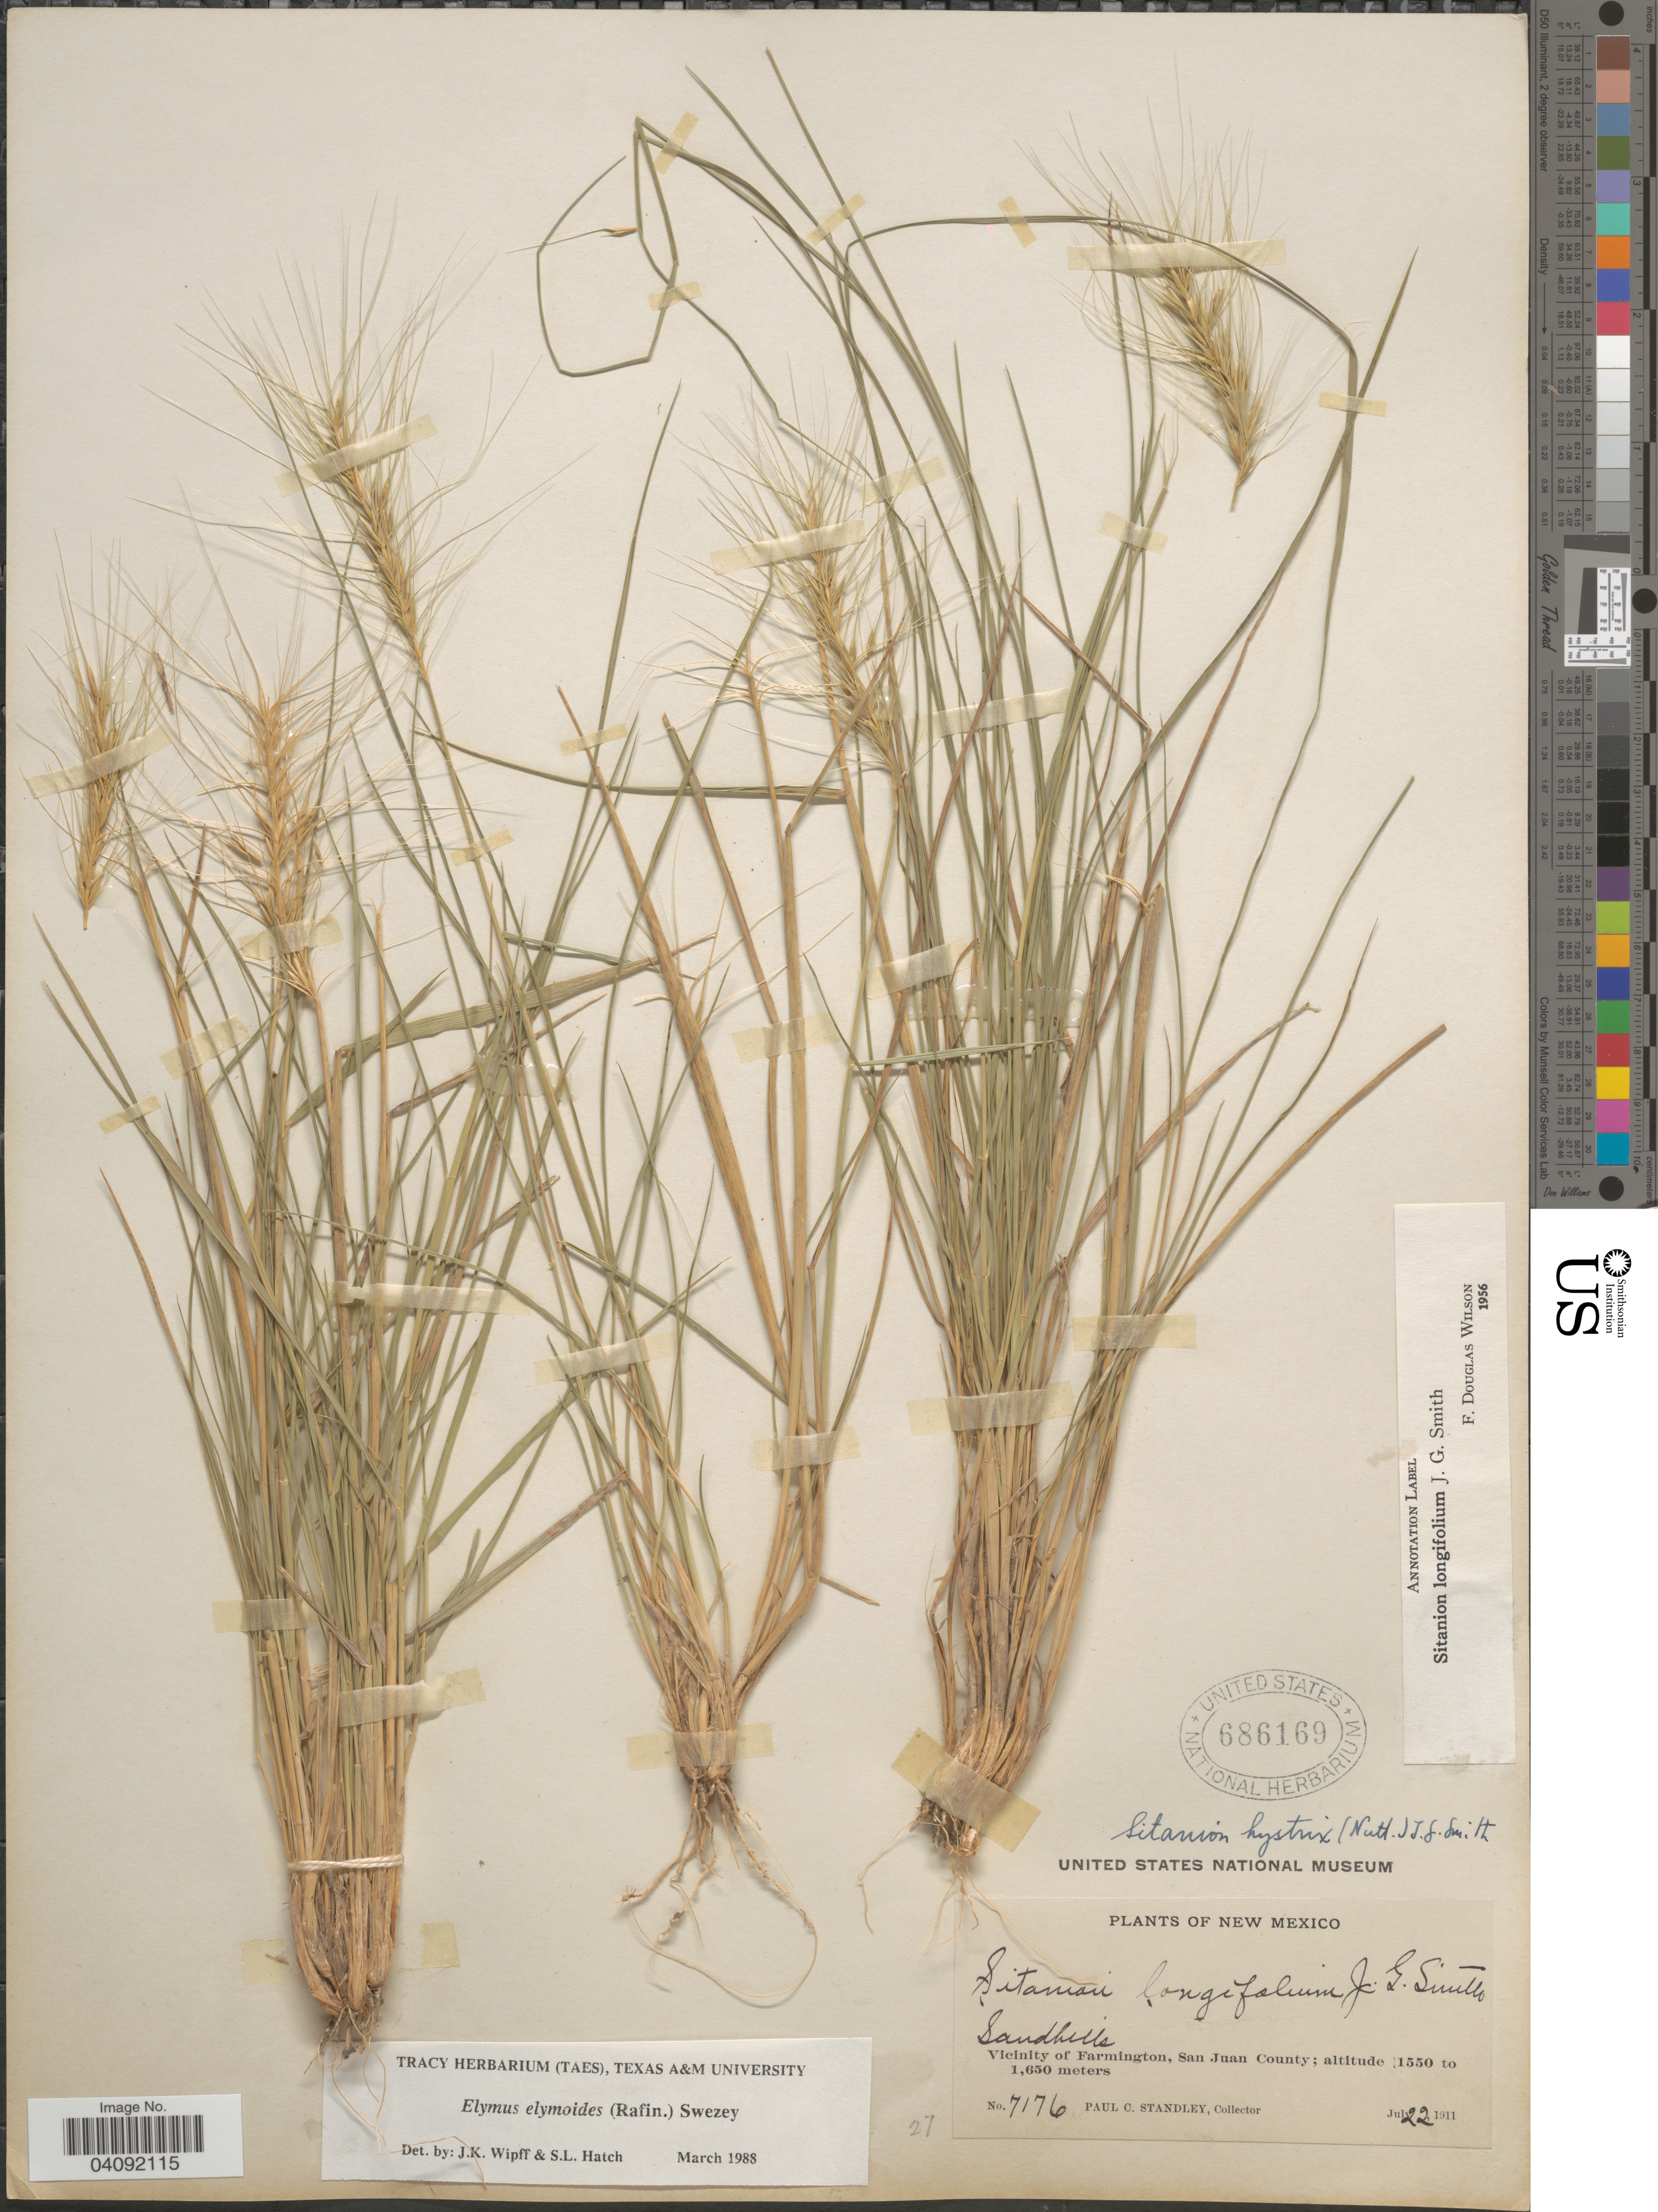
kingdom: Plantae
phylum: Tracheophyta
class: Liliopsida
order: Poales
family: Poaceae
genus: Elymus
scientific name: Elymus elymoides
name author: (Raf.) Swezey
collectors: P. C. Standley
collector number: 7176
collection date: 1911-07-22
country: United States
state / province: New Mexico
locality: Vicinity of Farmington, San Juan County.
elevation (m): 1550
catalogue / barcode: US 686169